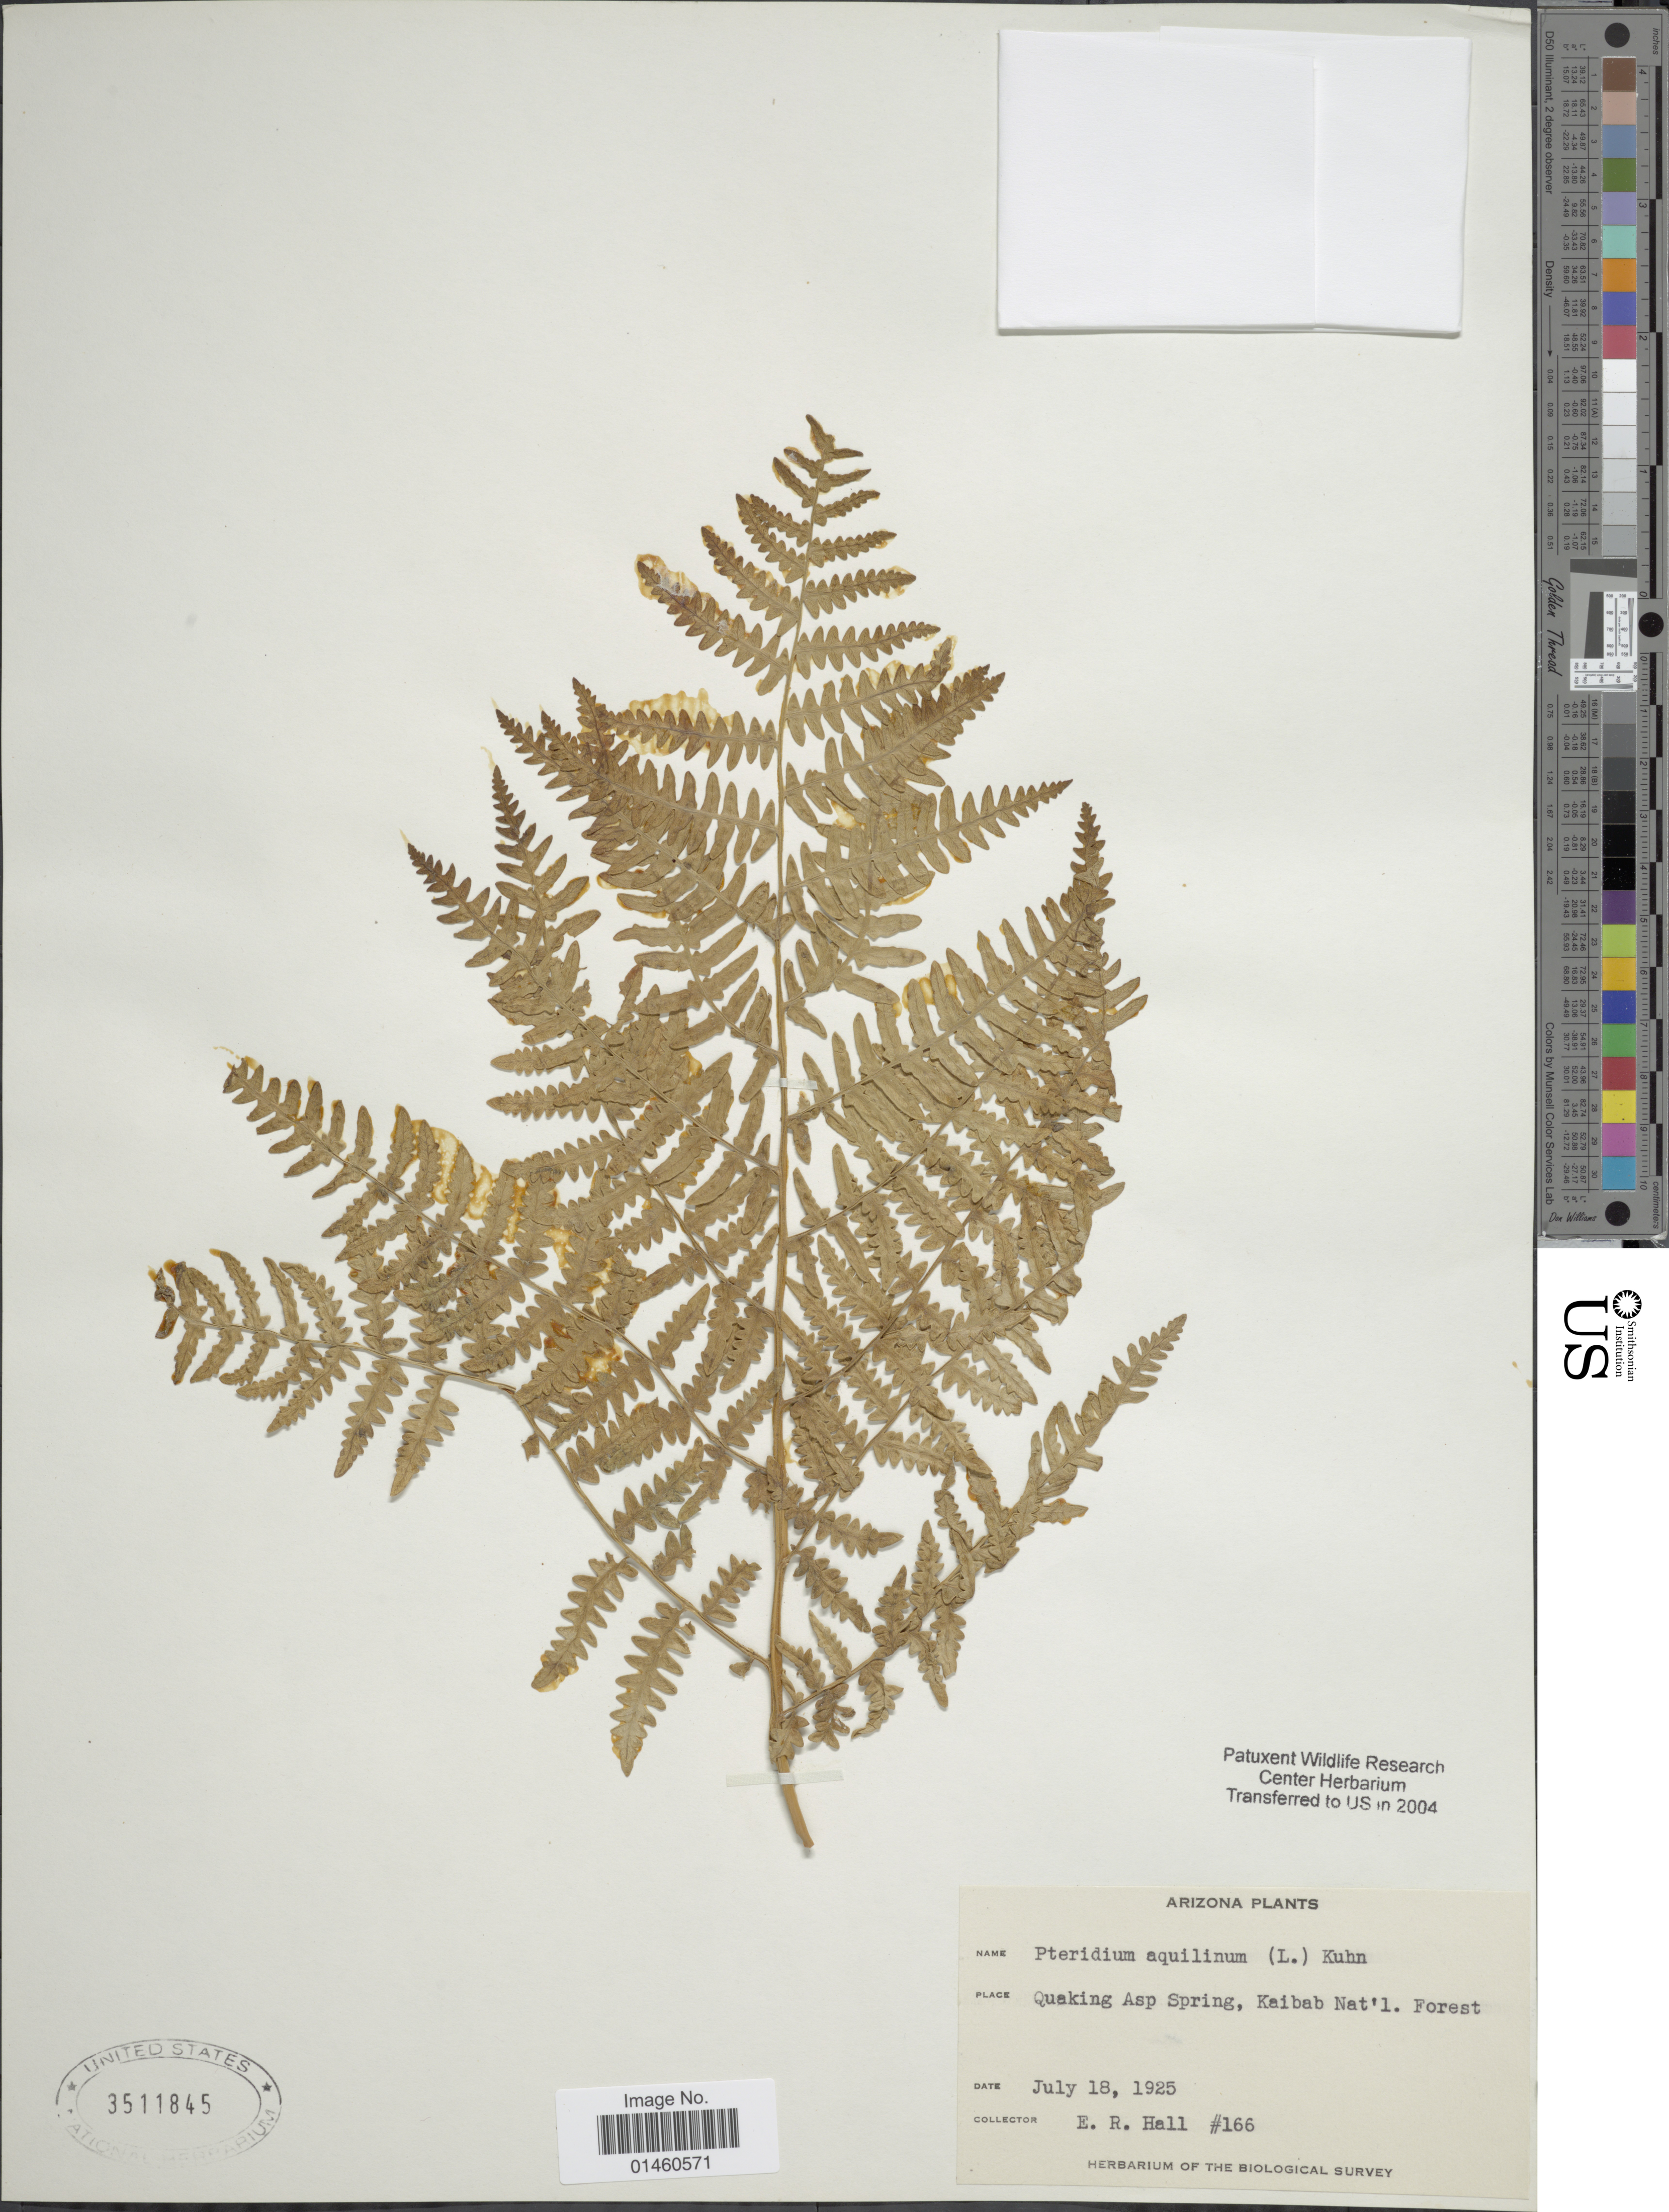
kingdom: Plantae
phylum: Tracheophyta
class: Polypodiopsida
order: Polypodiales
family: Dennstaedtiaceae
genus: Pteridium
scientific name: Pteridium pubescens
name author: (Underw.) Christenh.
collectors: E. Hall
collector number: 166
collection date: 1925-07-18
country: United States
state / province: Arizona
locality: Quaking Aspen Spring, Kaibab Nat'l . Forest.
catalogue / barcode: US 3511845